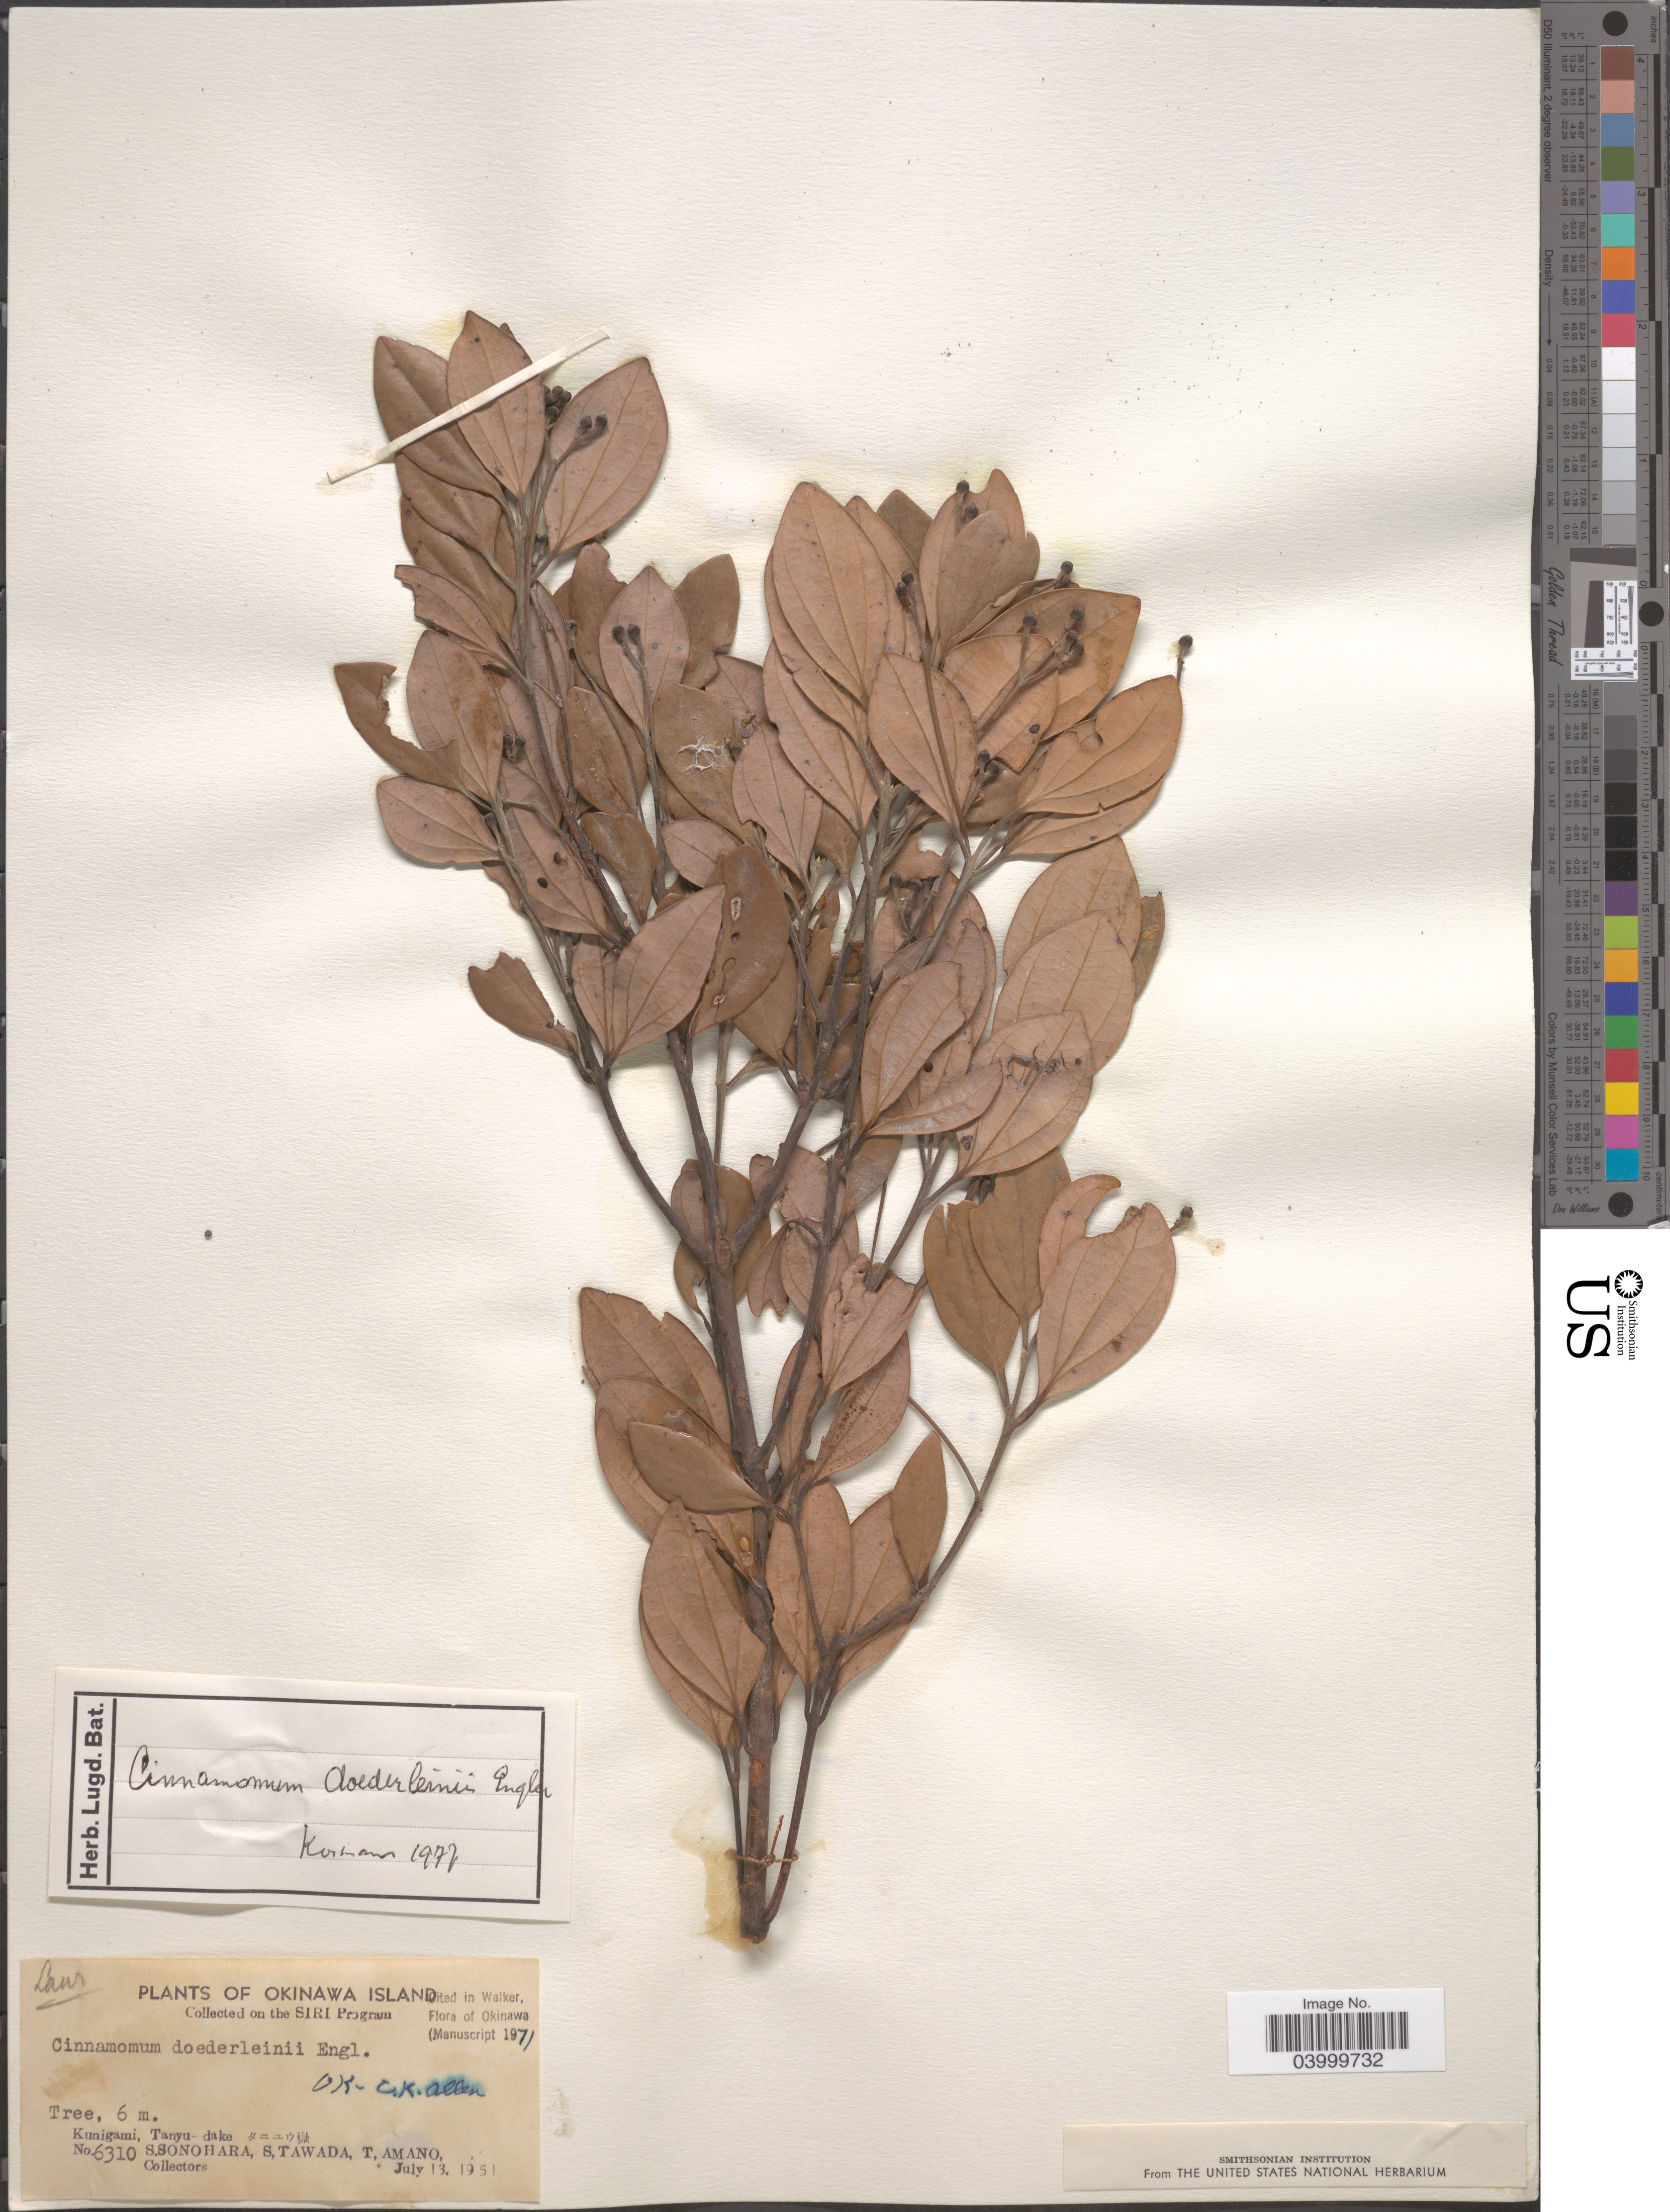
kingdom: Plantae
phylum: Tracheophyta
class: Magnoliopsida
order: Laurales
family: Lauraceae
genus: Cinnamomum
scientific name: Cinnamomum doederleinii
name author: Engl.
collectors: S. Sonohara, S. Tawada & T. Amano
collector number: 6310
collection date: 1951-07-13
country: Japan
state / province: Okinawa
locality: Okinawa Island. Kunigami, Tanyu-dake X.